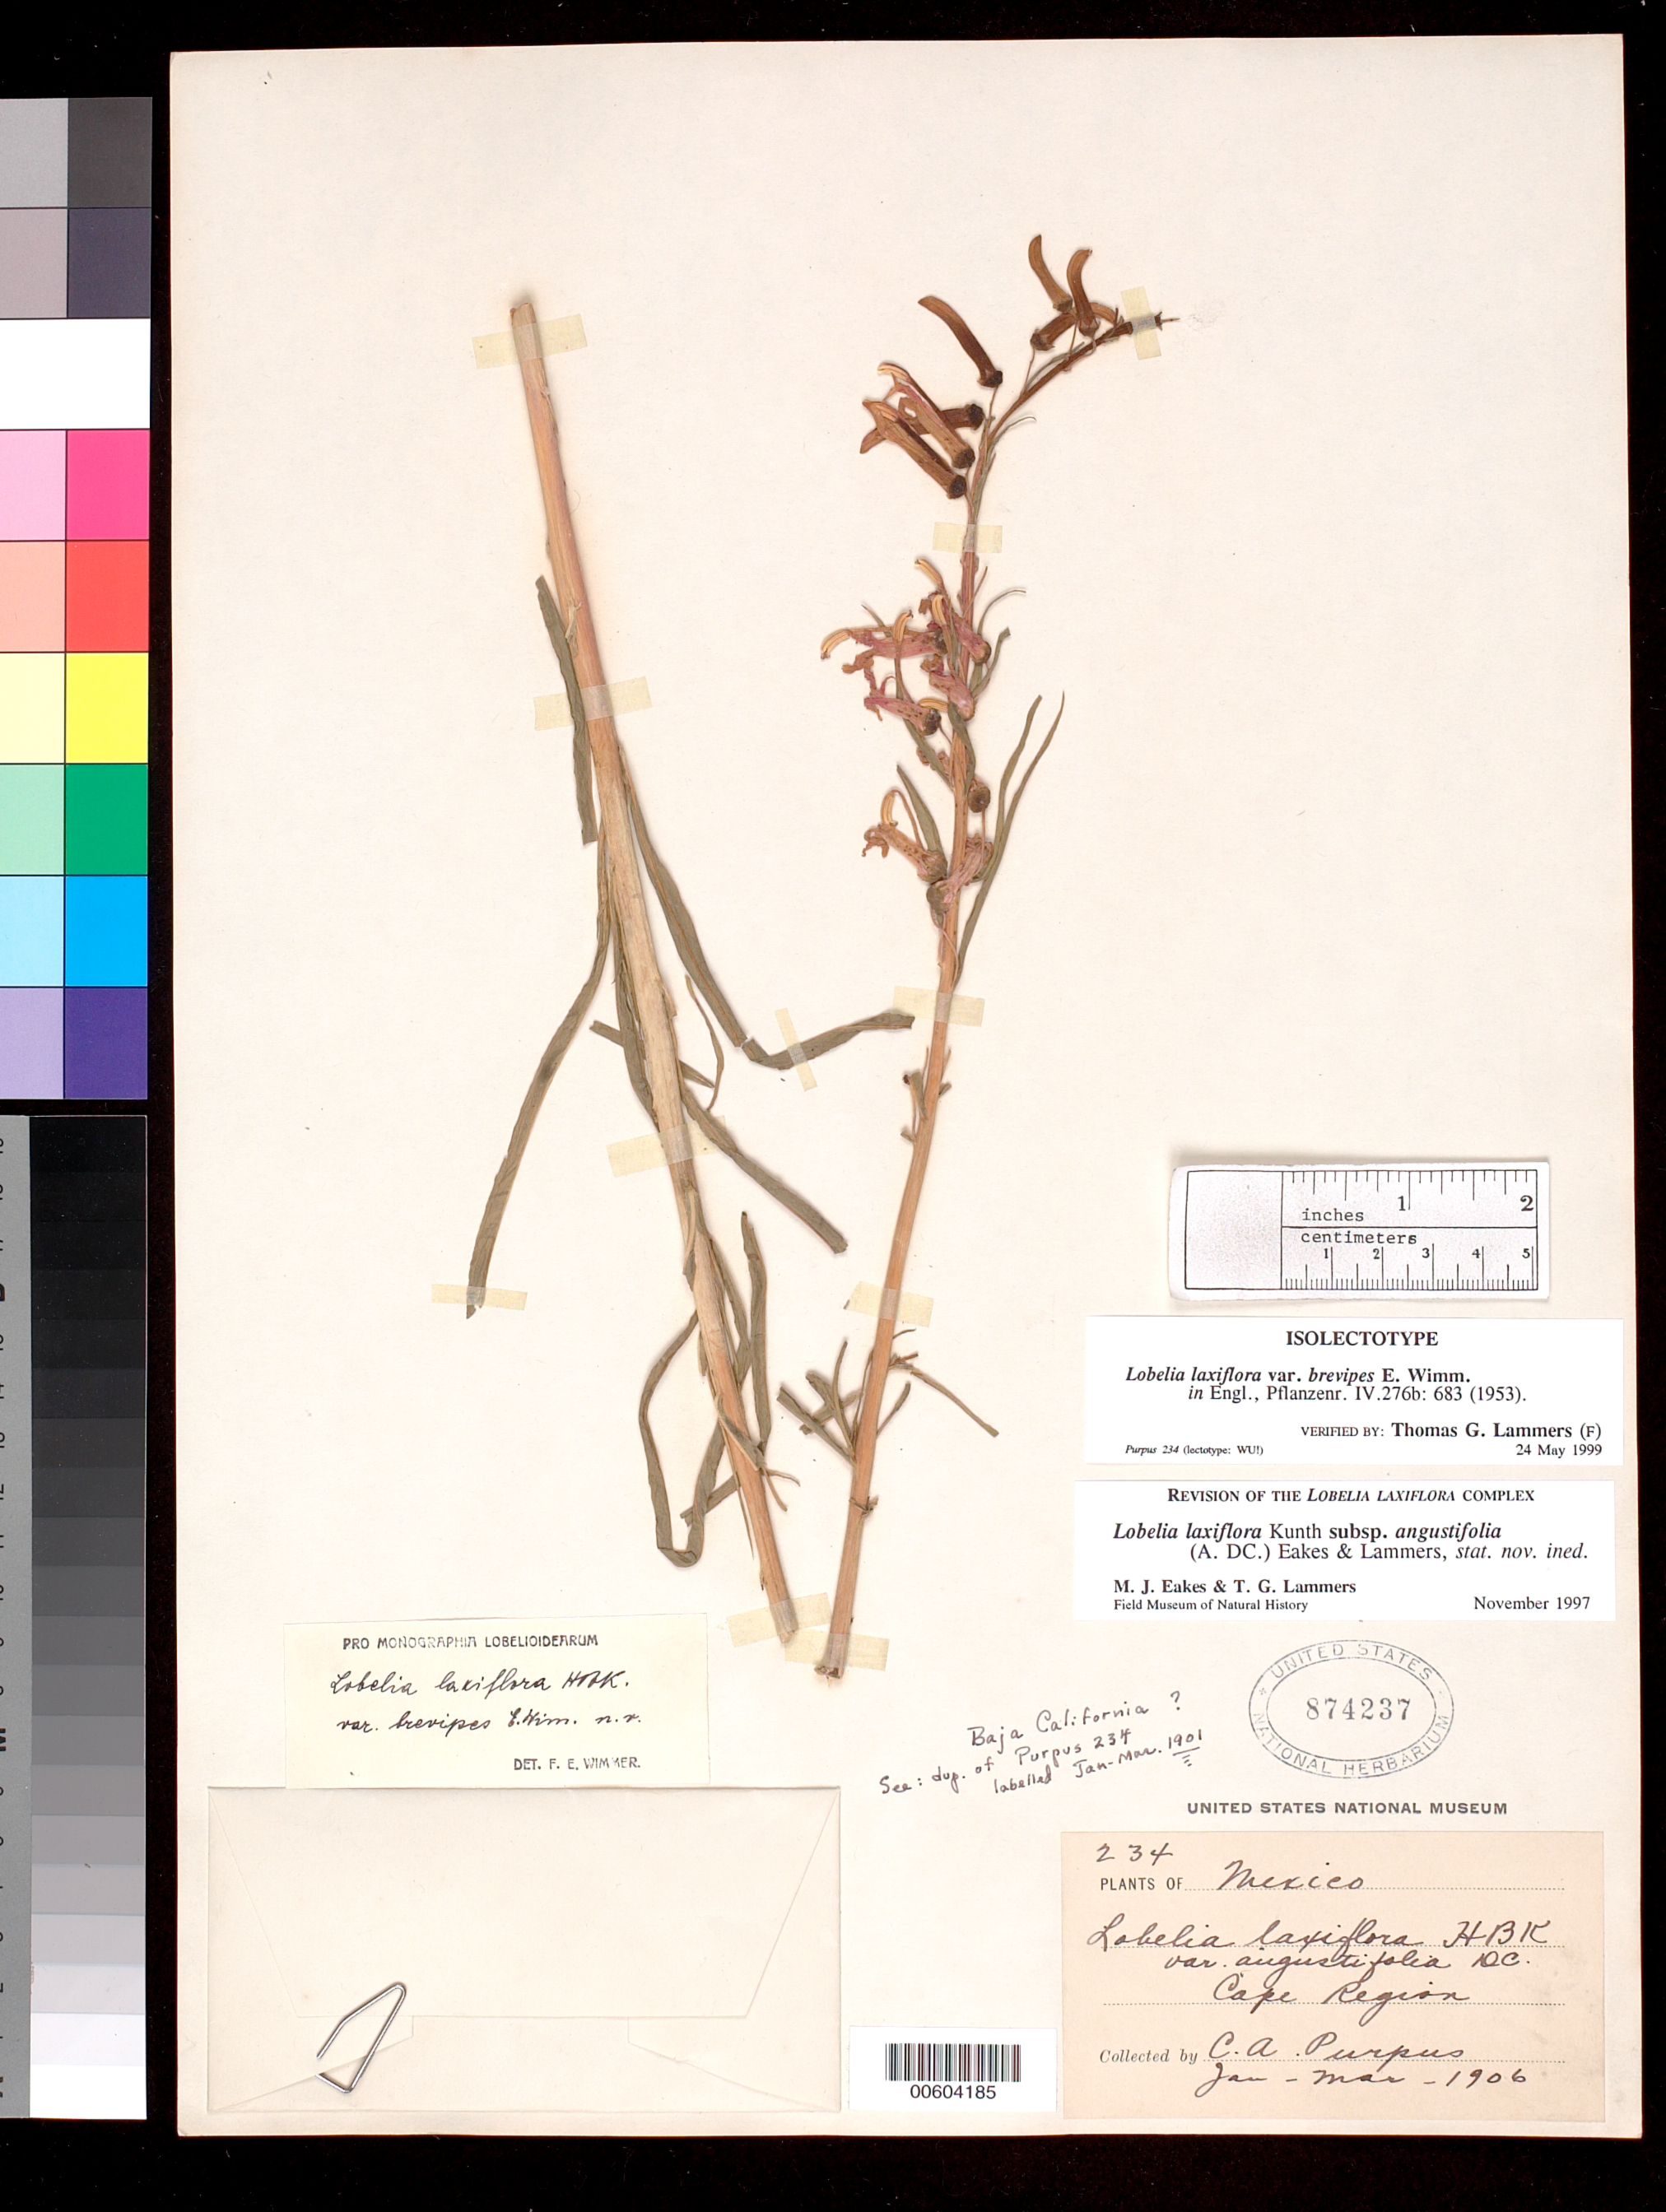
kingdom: Plantae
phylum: Tracheophyta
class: Magnoliopsida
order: Asterales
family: Campanulaceae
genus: Lobelia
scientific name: Lobelia laxiflora var. brevipes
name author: E. Wimm. in Engl.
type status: Isosyntype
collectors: C. A. Purpus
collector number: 234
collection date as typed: Jan 1906 to -- Mar 1906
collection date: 1906-01/1906-03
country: Mexico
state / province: Baja California Sur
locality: Cape Region.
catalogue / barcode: US 874237